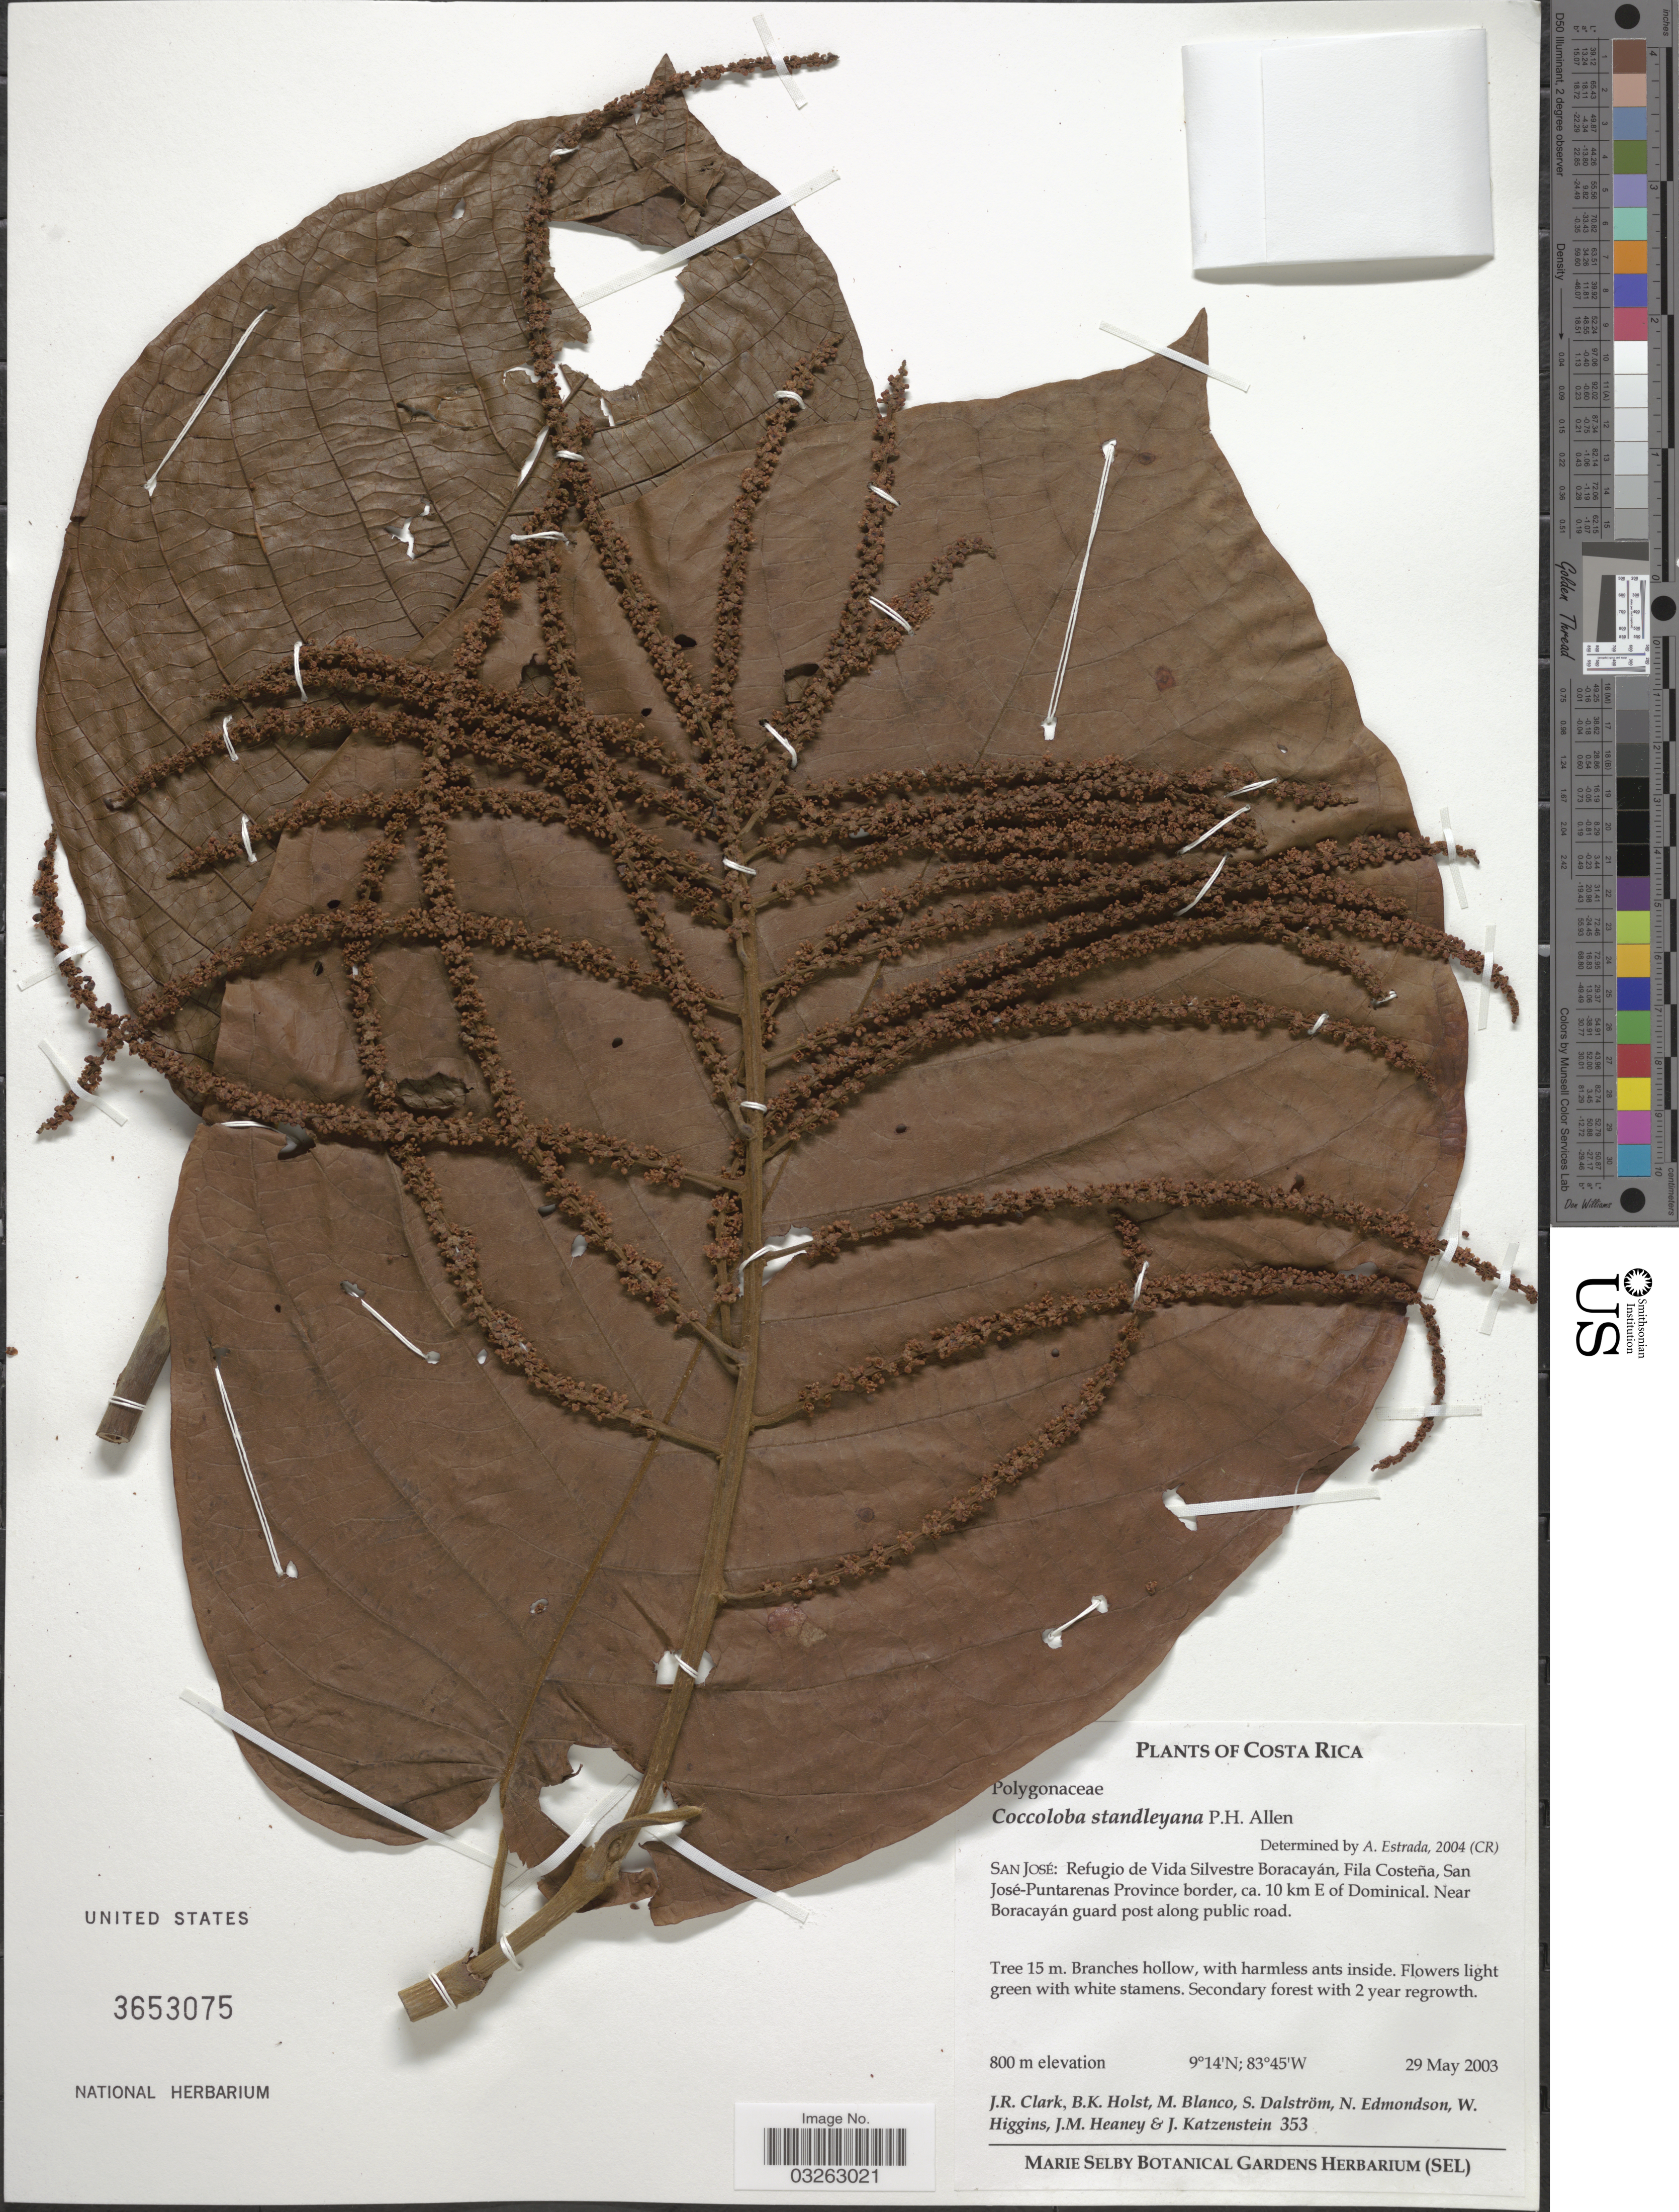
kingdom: Plantae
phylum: Tracheophyta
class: Magnoliopsida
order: Caryophyllales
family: Polygonaceae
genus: Coccoloba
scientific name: Coccoloba standleyana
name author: P.H. Allen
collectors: J. R. Clark, B. Holst, M. Blanco, S. Dalström & et al.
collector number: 353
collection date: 2003-05-29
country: Costa Rica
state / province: San José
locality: Refugio de Vida Silvestre Boracayán, Fila Costeña, San José-Puntarenas Province border, ca. 10 km E of Dominical. Near Boracayán guard post along public road.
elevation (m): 800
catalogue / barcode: US 3653075